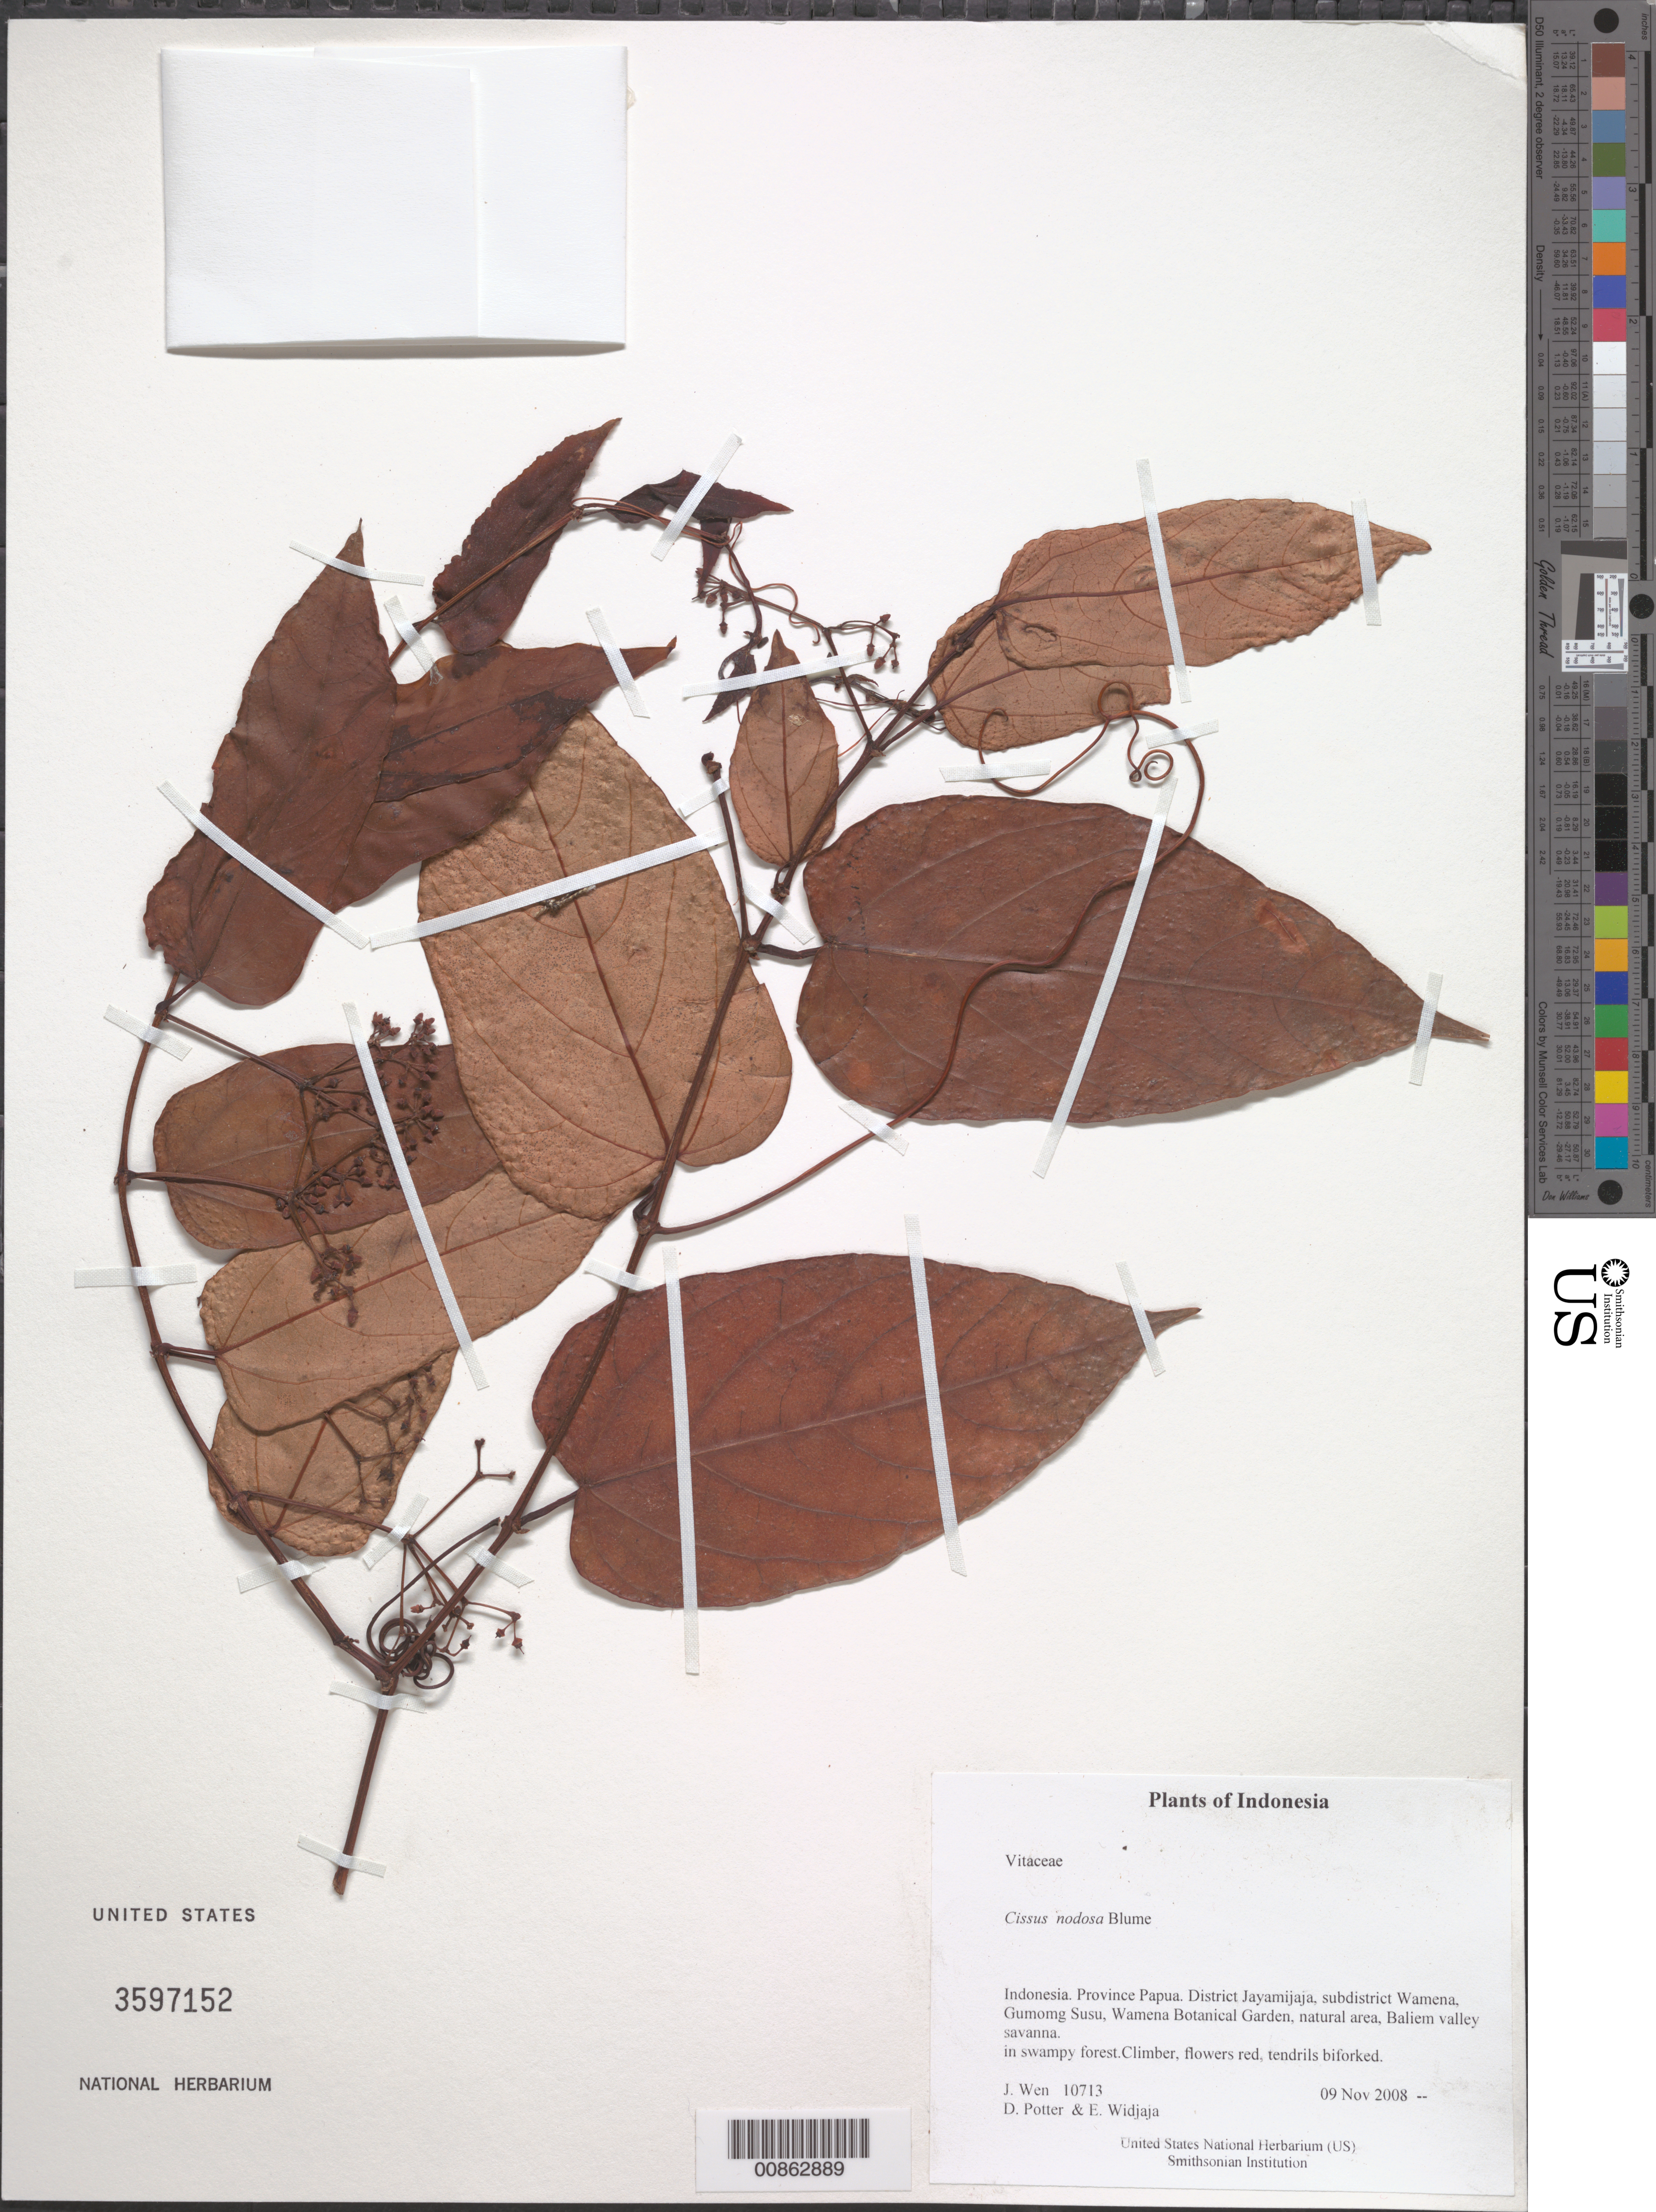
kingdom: Plantae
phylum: Tracheophyta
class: Magnoliopsida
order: Vitales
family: Vitaceae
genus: Cissus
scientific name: Cissus nodosa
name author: Blume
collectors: J. Wen, D. Potter & E. A. Widjaja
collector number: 10713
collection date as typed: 09 Nov 2008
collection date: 2008-11-09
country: Indonesia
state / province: Papua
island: New Guinea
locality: District Jayamijaja, subdistrict Wamena, Gumomg Susu, Wamena Botanical Garden, natural area, Baliem Valley savanna. Irian Barat.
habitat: In swampy forest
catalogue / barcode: US 3597152